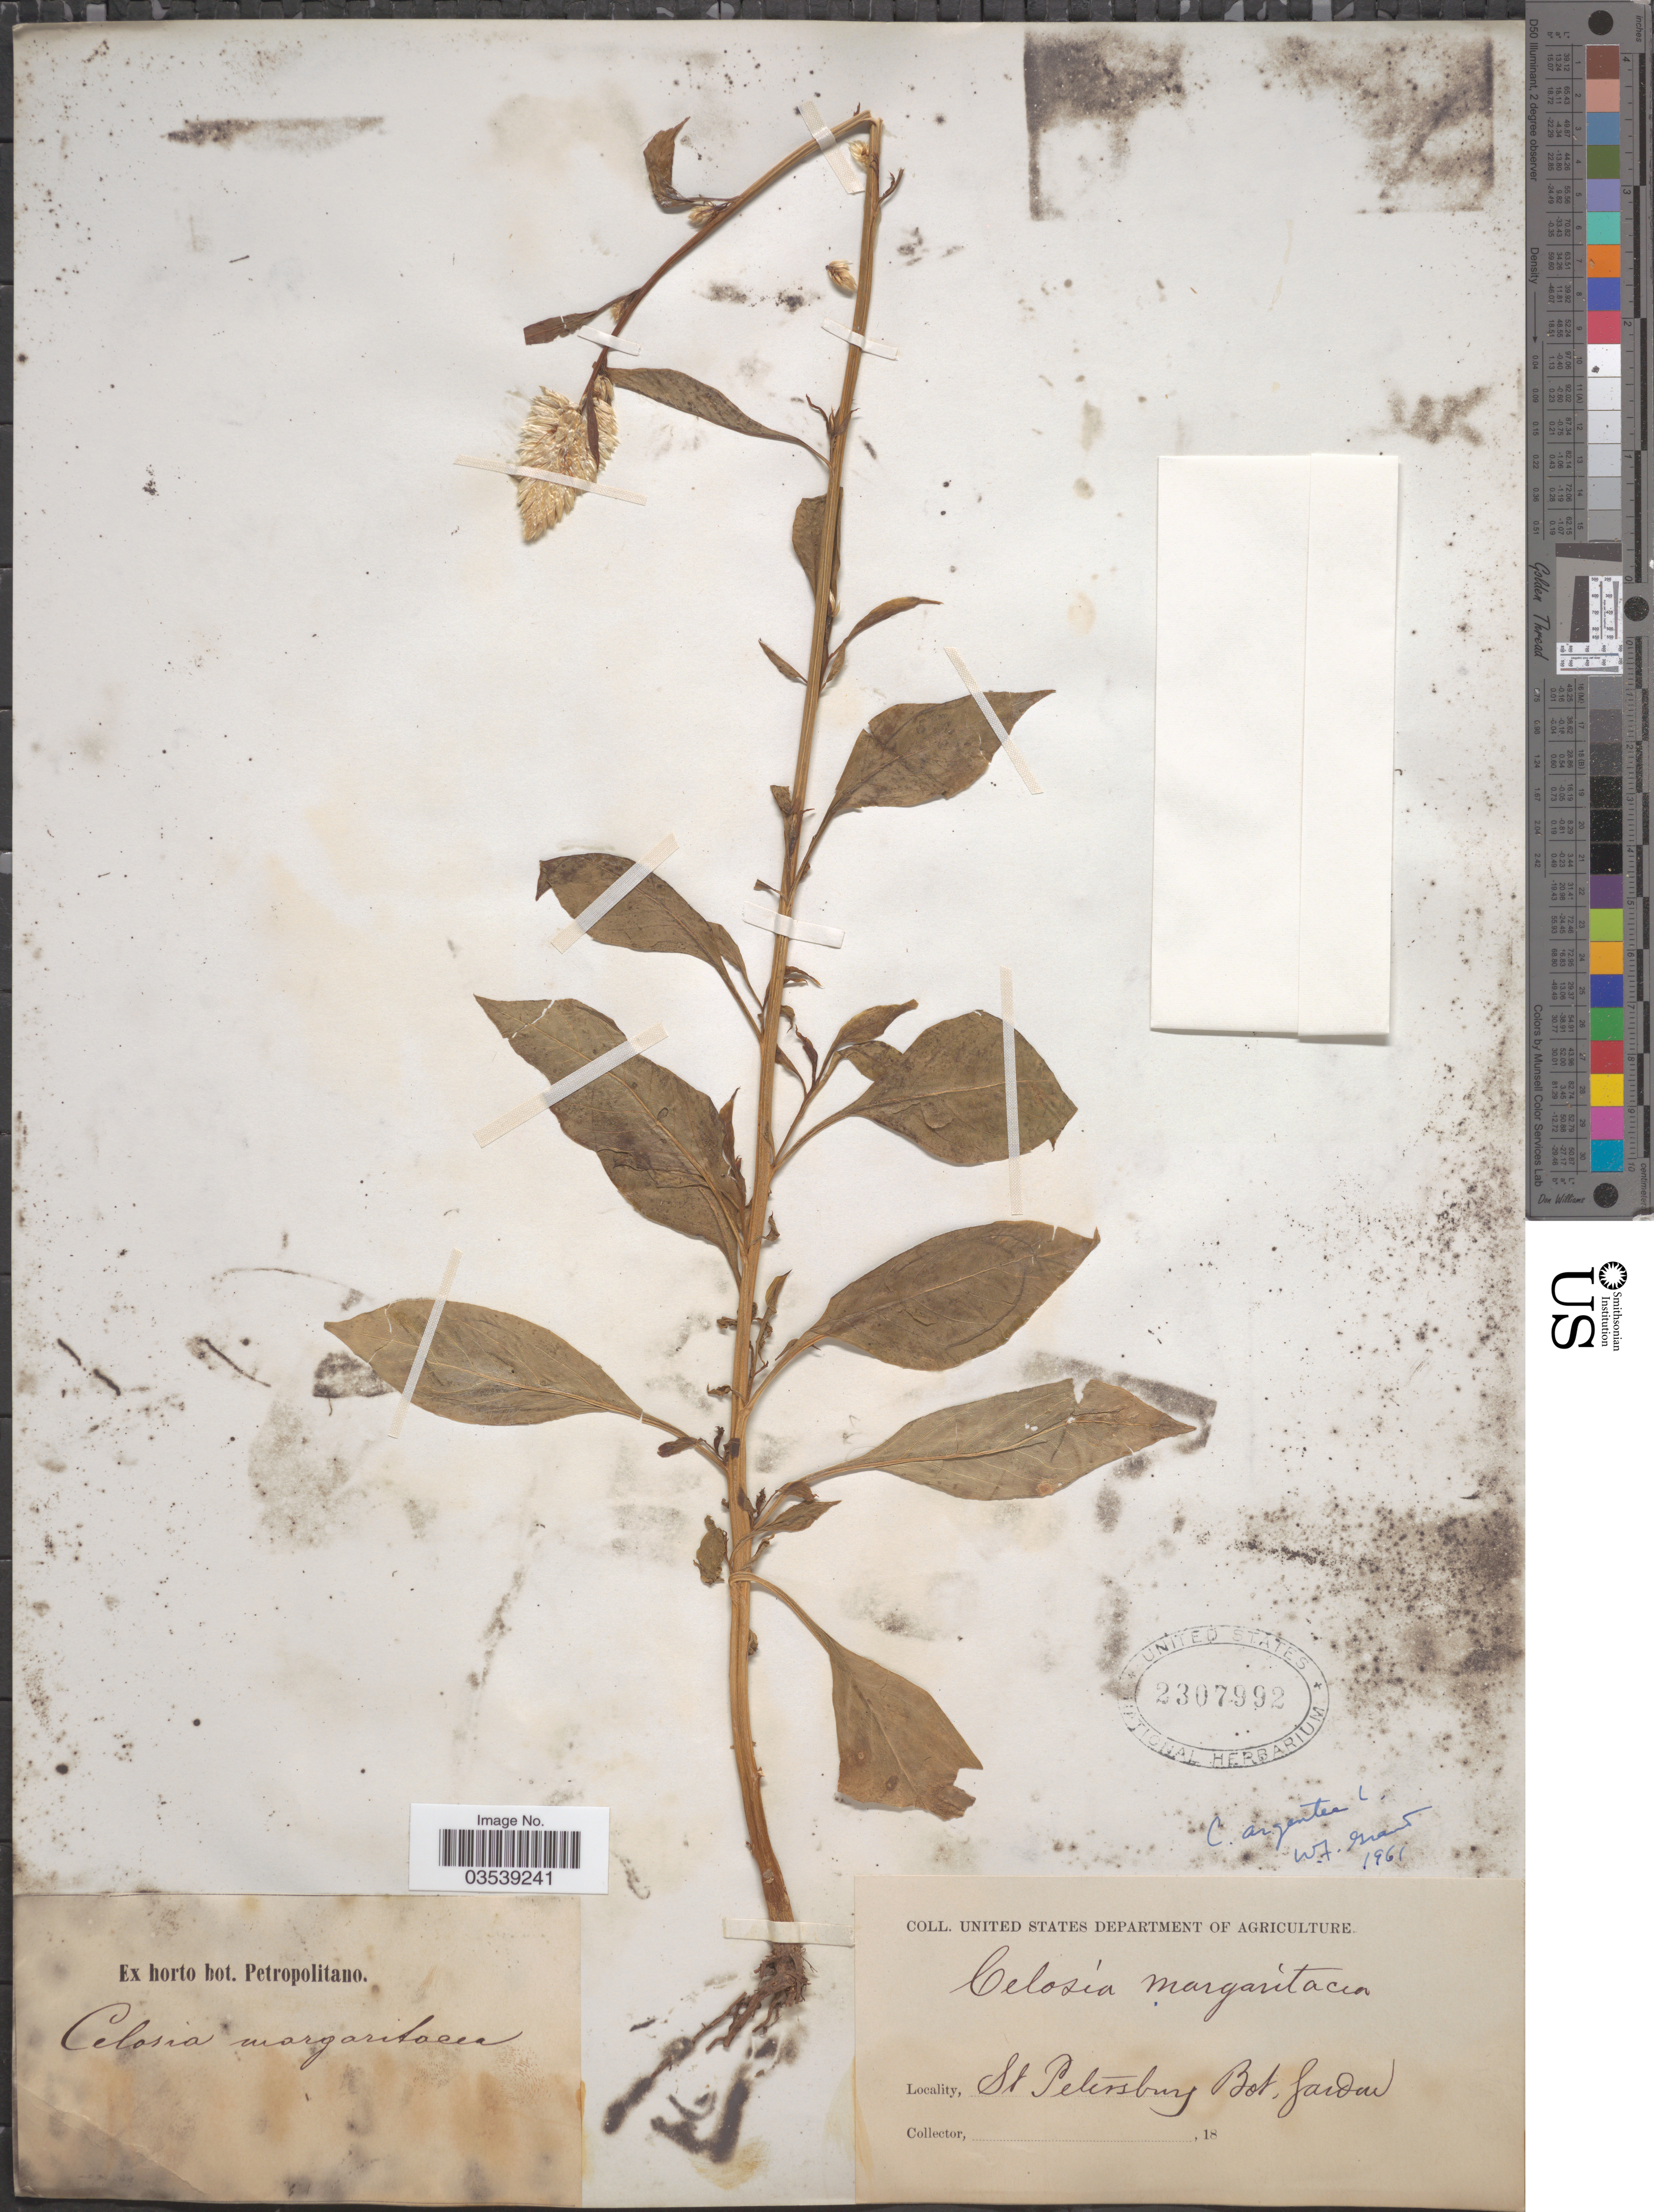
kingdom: Plantae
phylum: Tracheophyta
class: Magnoliopsida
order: Caryophyllales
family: Amaranthaceae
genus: Celosia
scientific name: Celosia argentea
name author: L.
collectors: United States Department of Agriculture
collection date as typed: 18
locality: St. Petersburg Bot. Garden.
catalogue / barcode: US 2307992